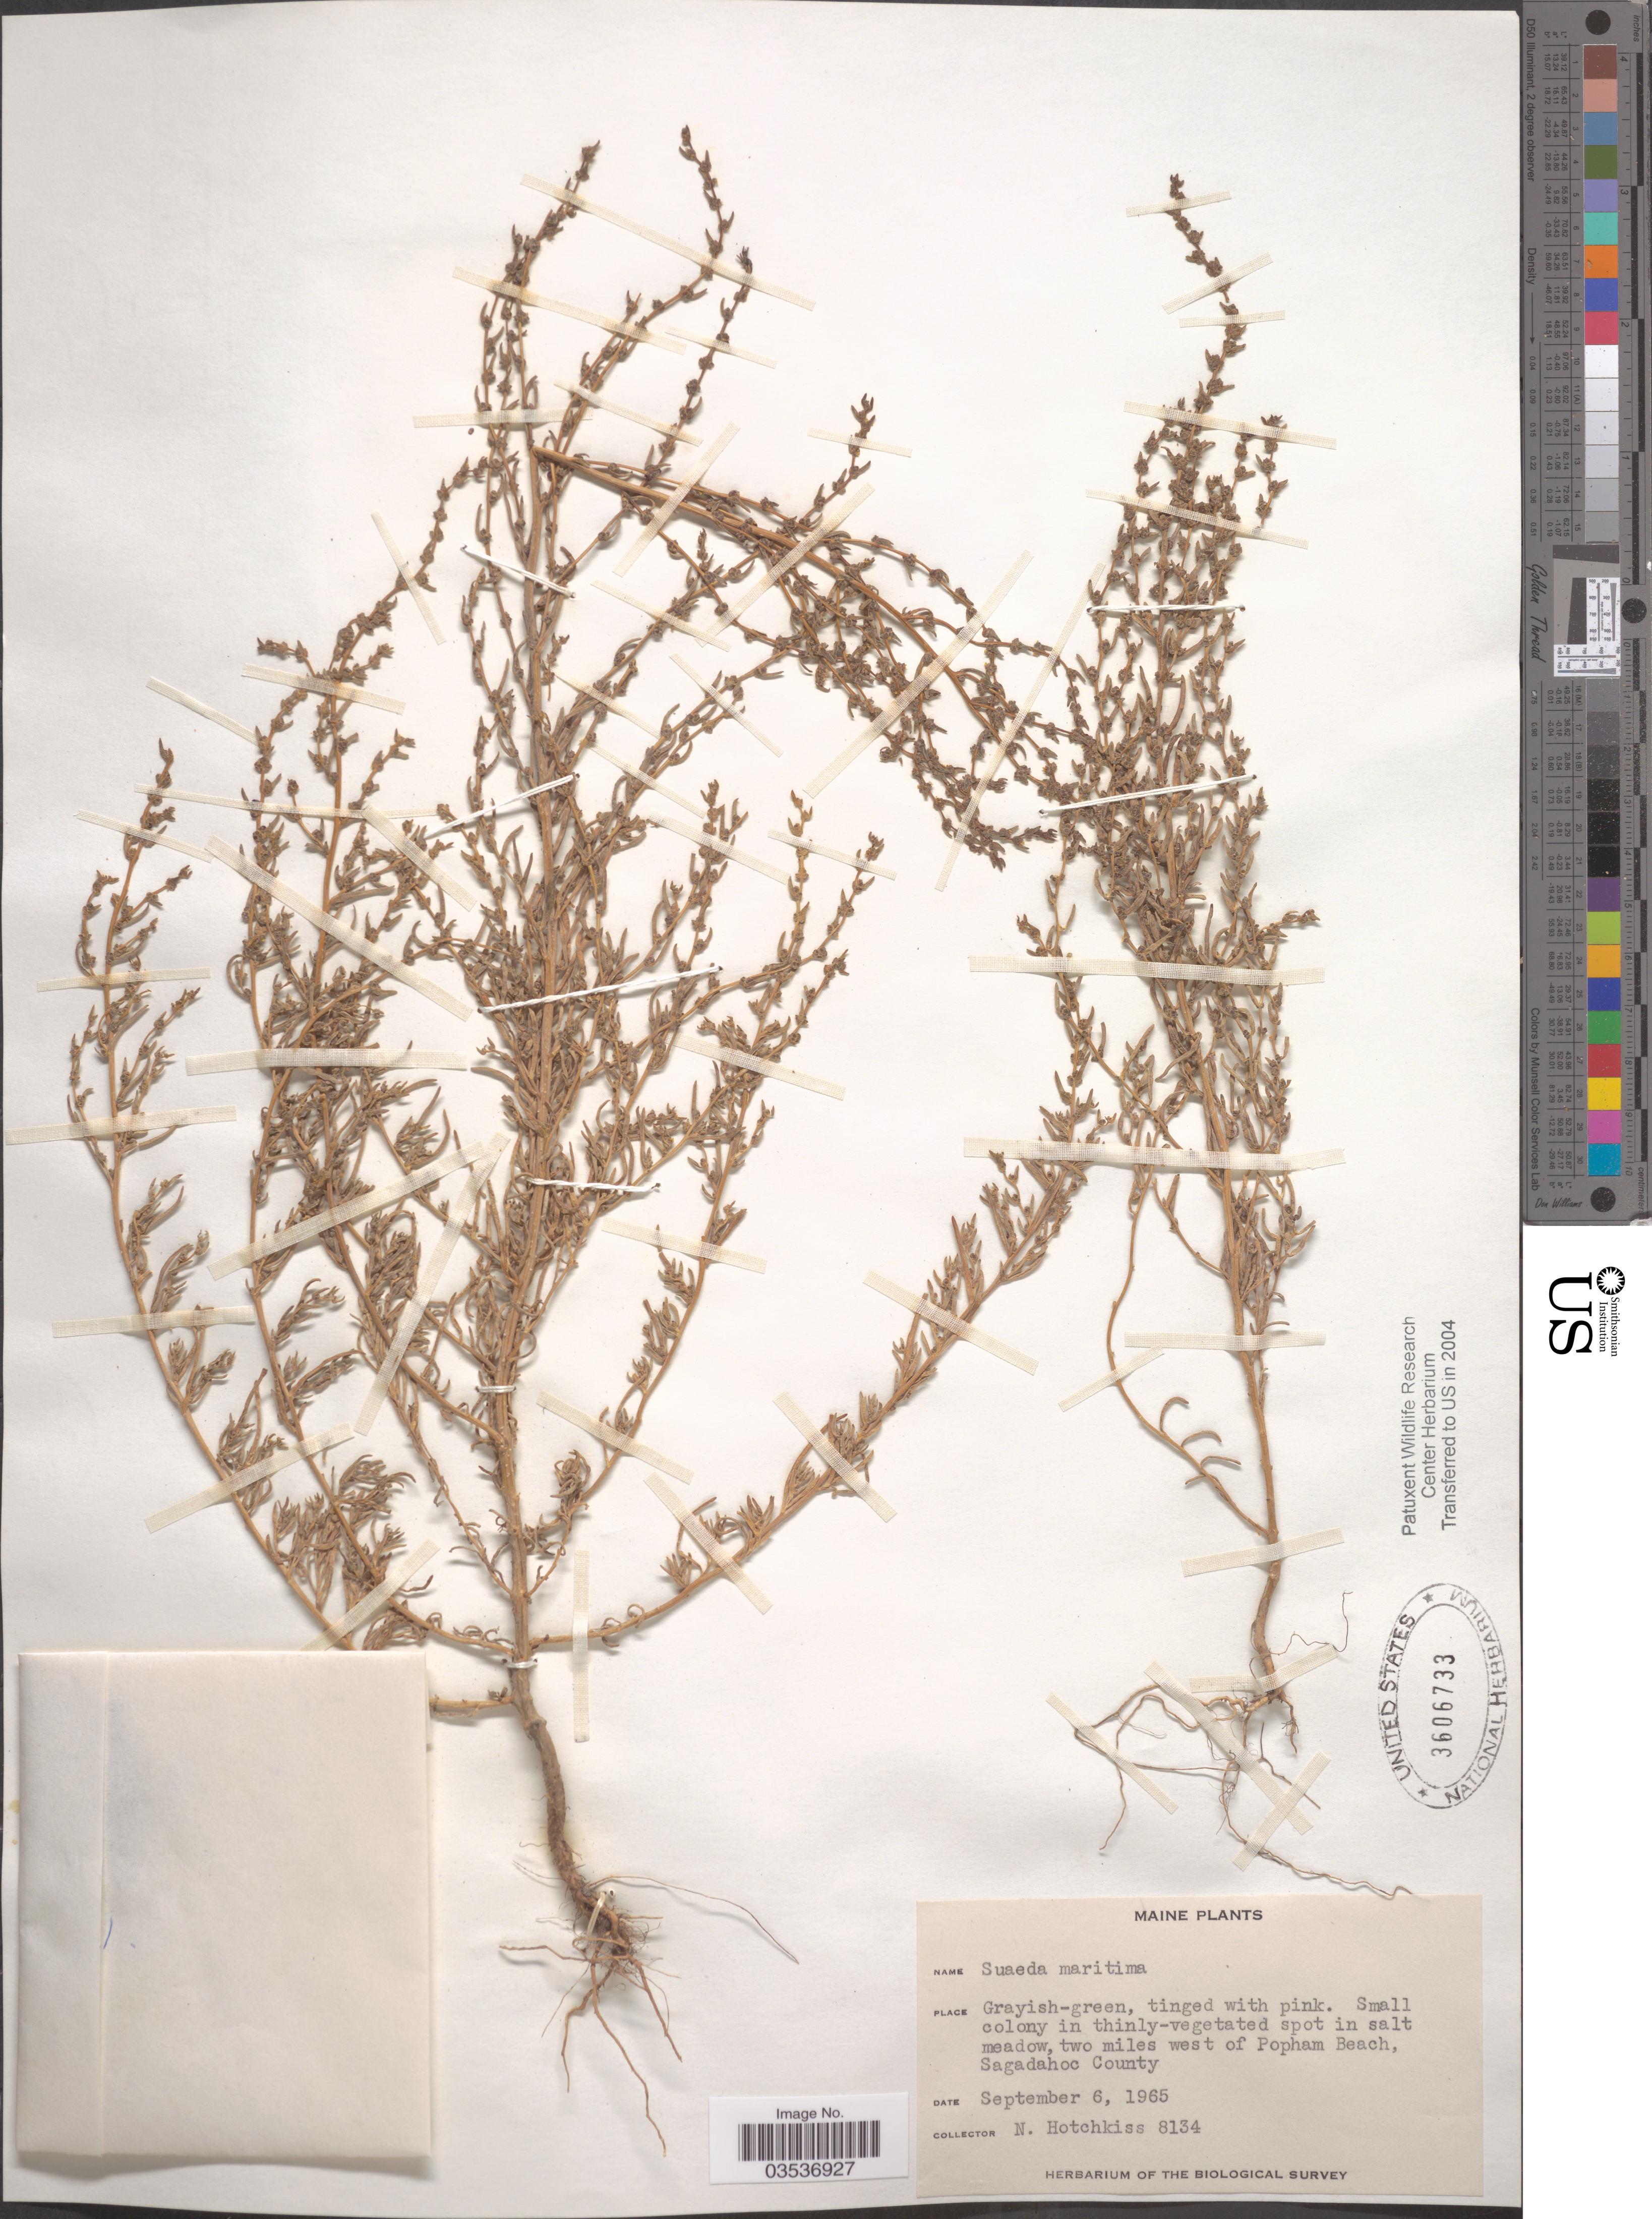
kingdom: Plantae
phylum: Tracheophyta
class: Magnoliopsida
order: Caryophyllales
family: Amaranthaceae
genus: Suaeda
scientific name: Suaeda maritima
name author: (L.) Dumort.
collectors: N. Hotchkiss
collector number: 8134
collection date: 1965-09-06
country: United States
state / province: Maine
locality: Two miles west of Popham Beach, Sagadahoc County.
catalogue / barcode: US 3606733